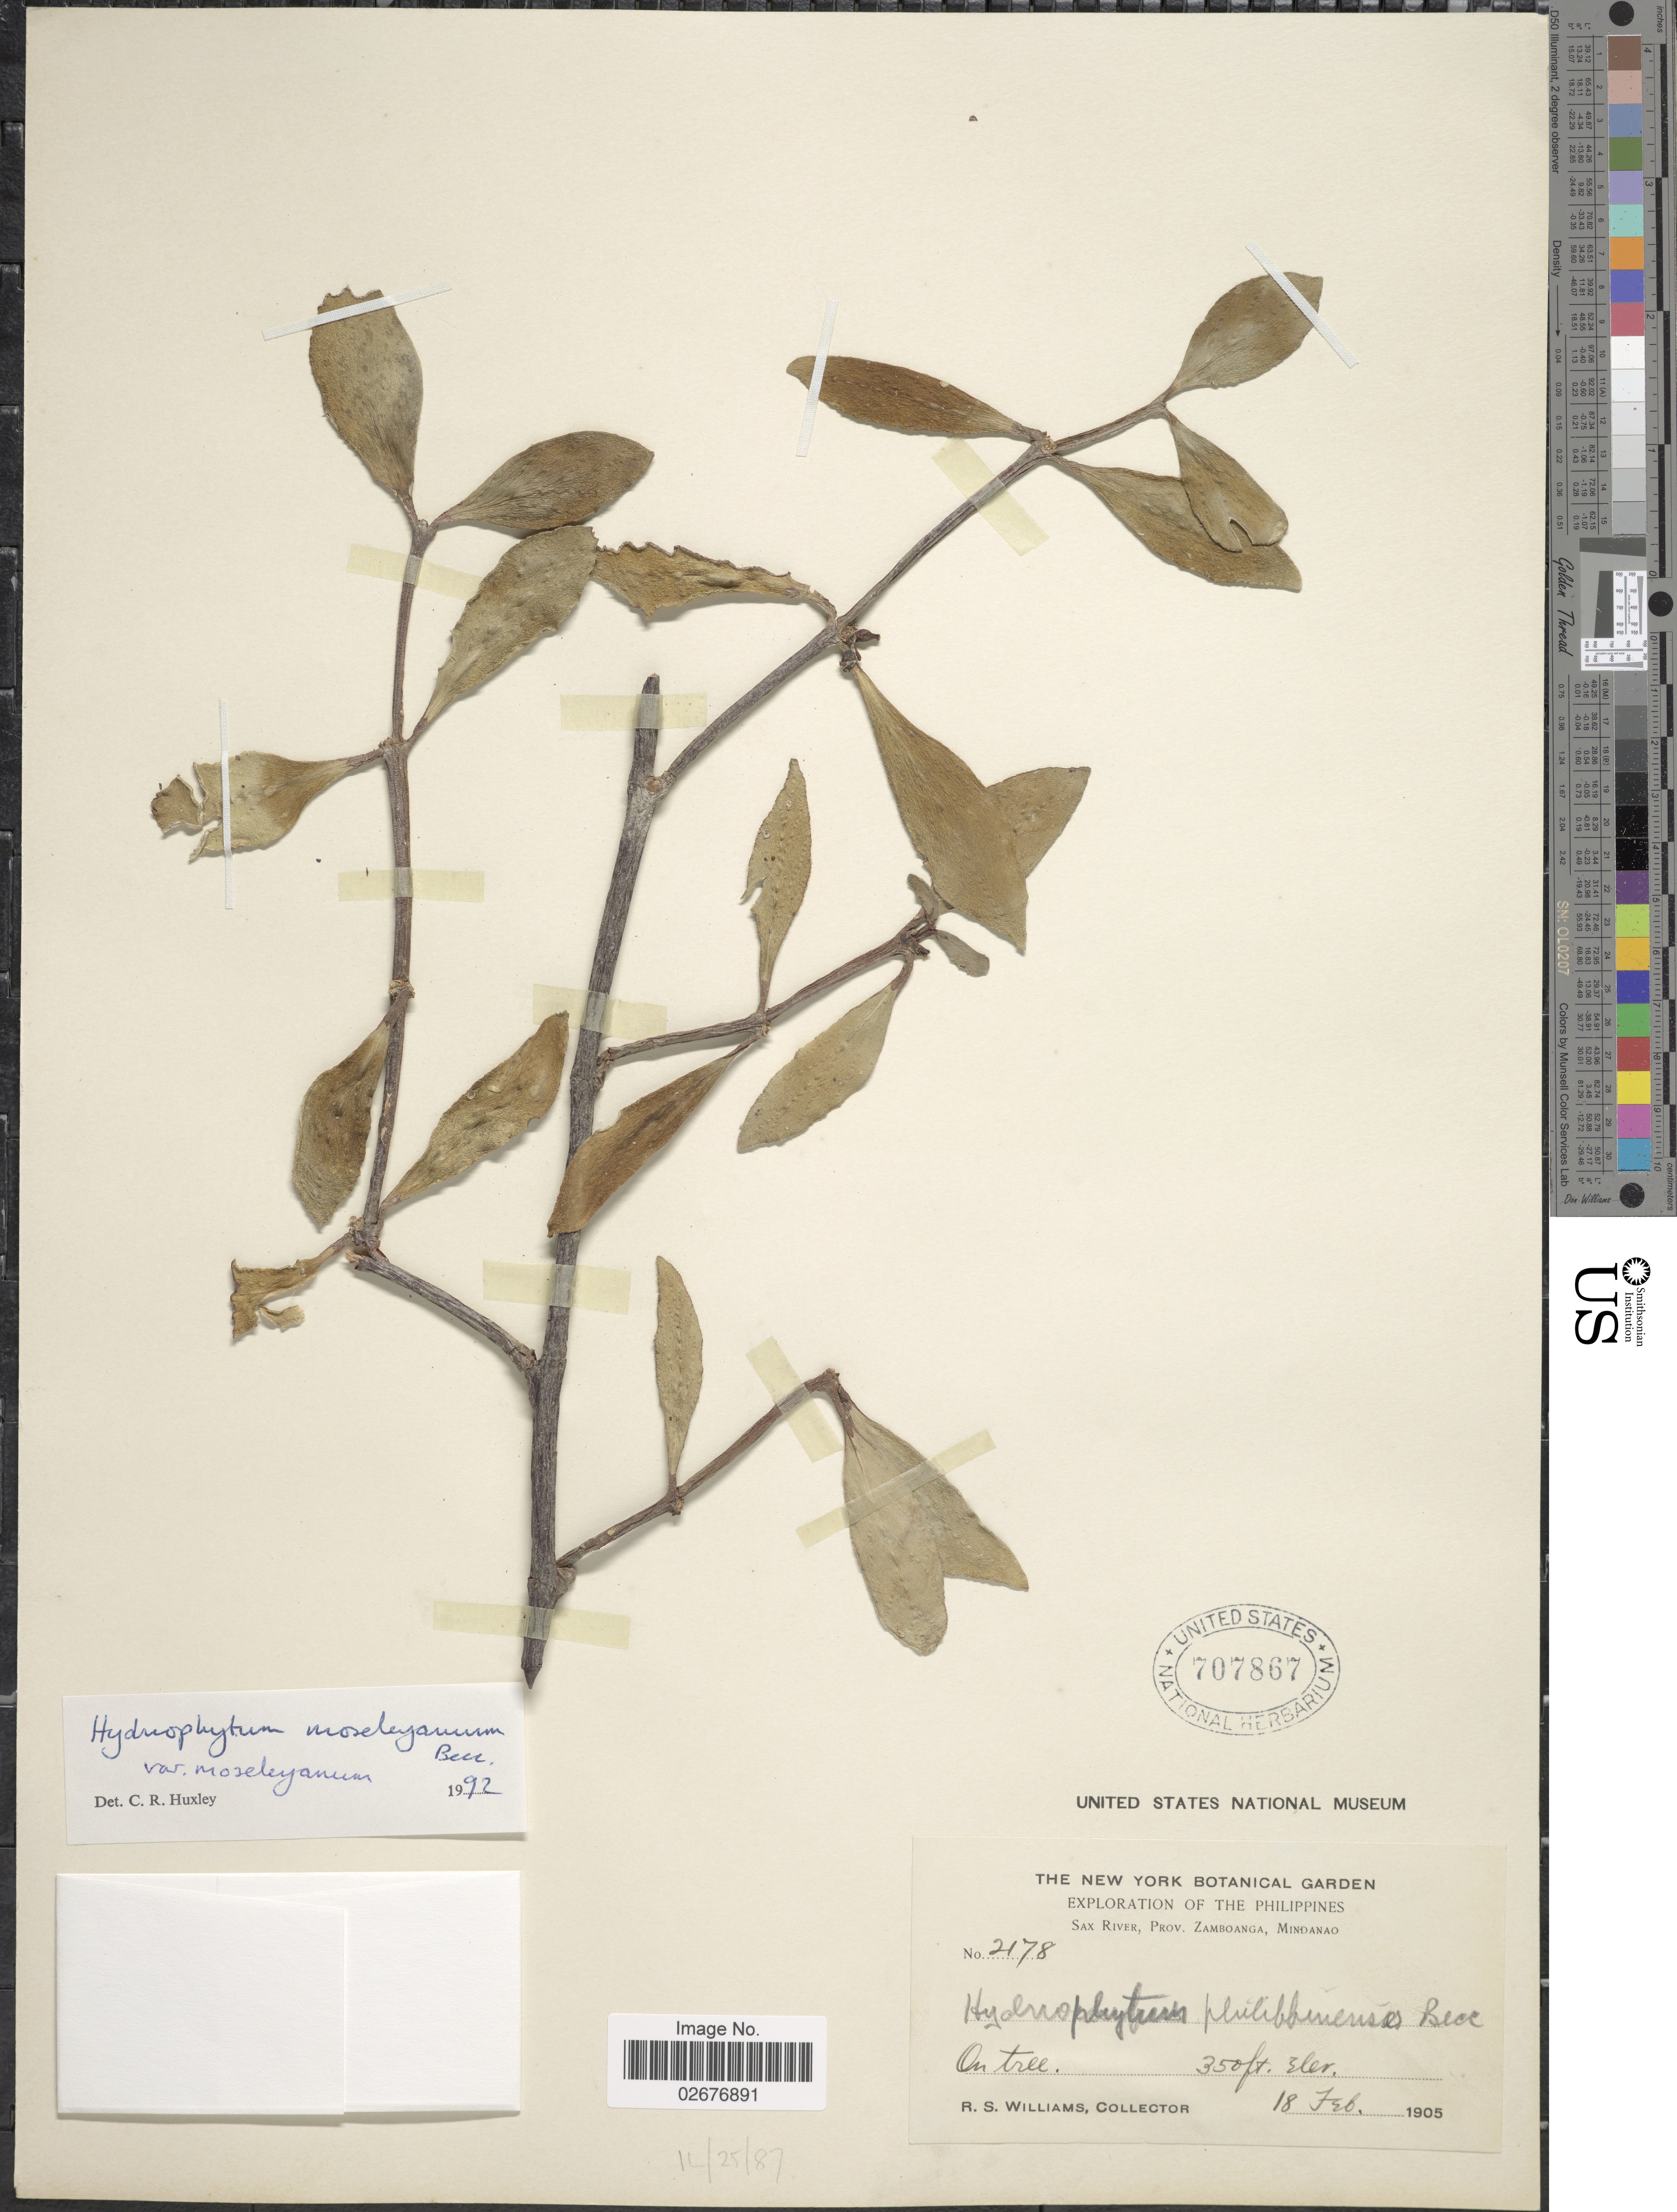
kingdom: Plantae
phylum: Tracheophyta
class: Magnoliopsida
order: Gentianales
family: Rubiaceae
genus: Hydnophytum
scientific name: Hydnophytum moseleyanum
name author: Becc.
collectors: R. S. Williams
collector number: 2178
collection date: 1905-02-18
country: Philippines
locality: Sax River, Prov. Zamboanga, Mindanao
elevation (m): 107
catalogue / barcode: US 707867